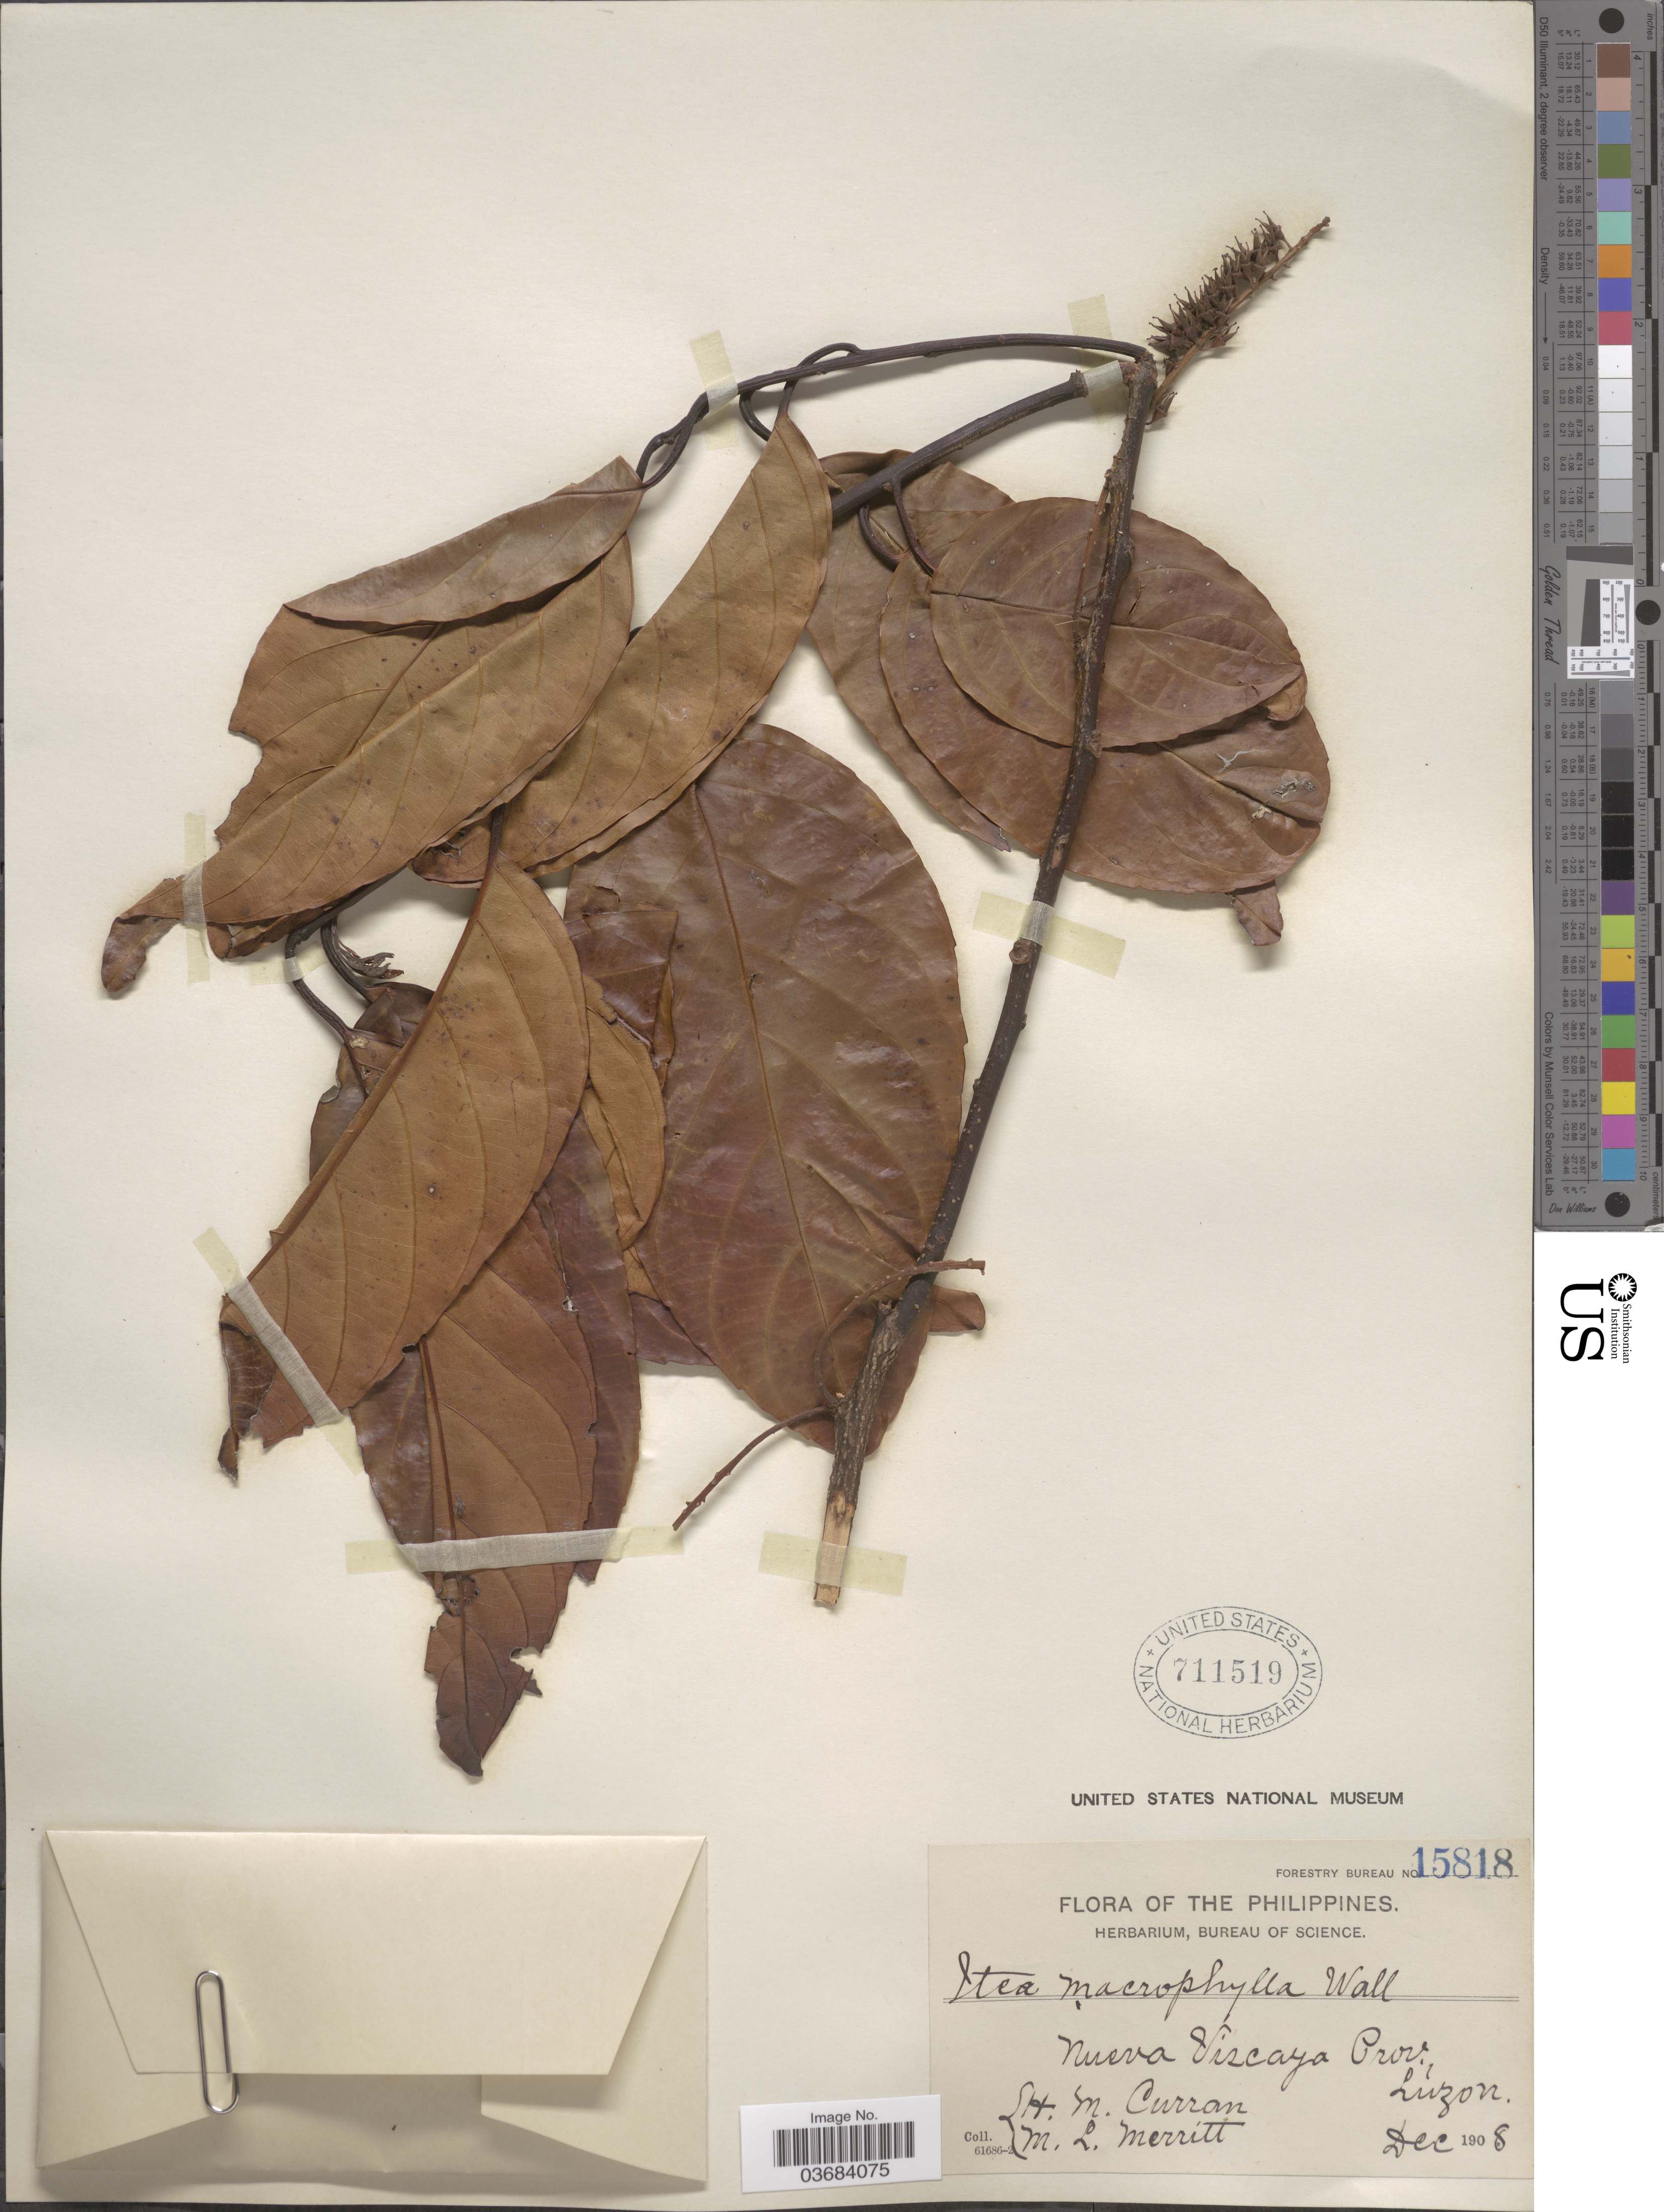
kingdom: Plantae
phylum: Tracheophyta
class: Magnoliopsida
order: Saxifragales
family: Iteaceae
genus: Itea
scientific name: Itea macrophylla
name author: Wall.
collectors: H. M. Curran & M. L. Merritt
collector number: Forestry Bureau 15818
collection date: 1908-12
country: Philippines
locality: Nueva Viscaya Prov., Luzon.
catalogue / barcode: US 711519